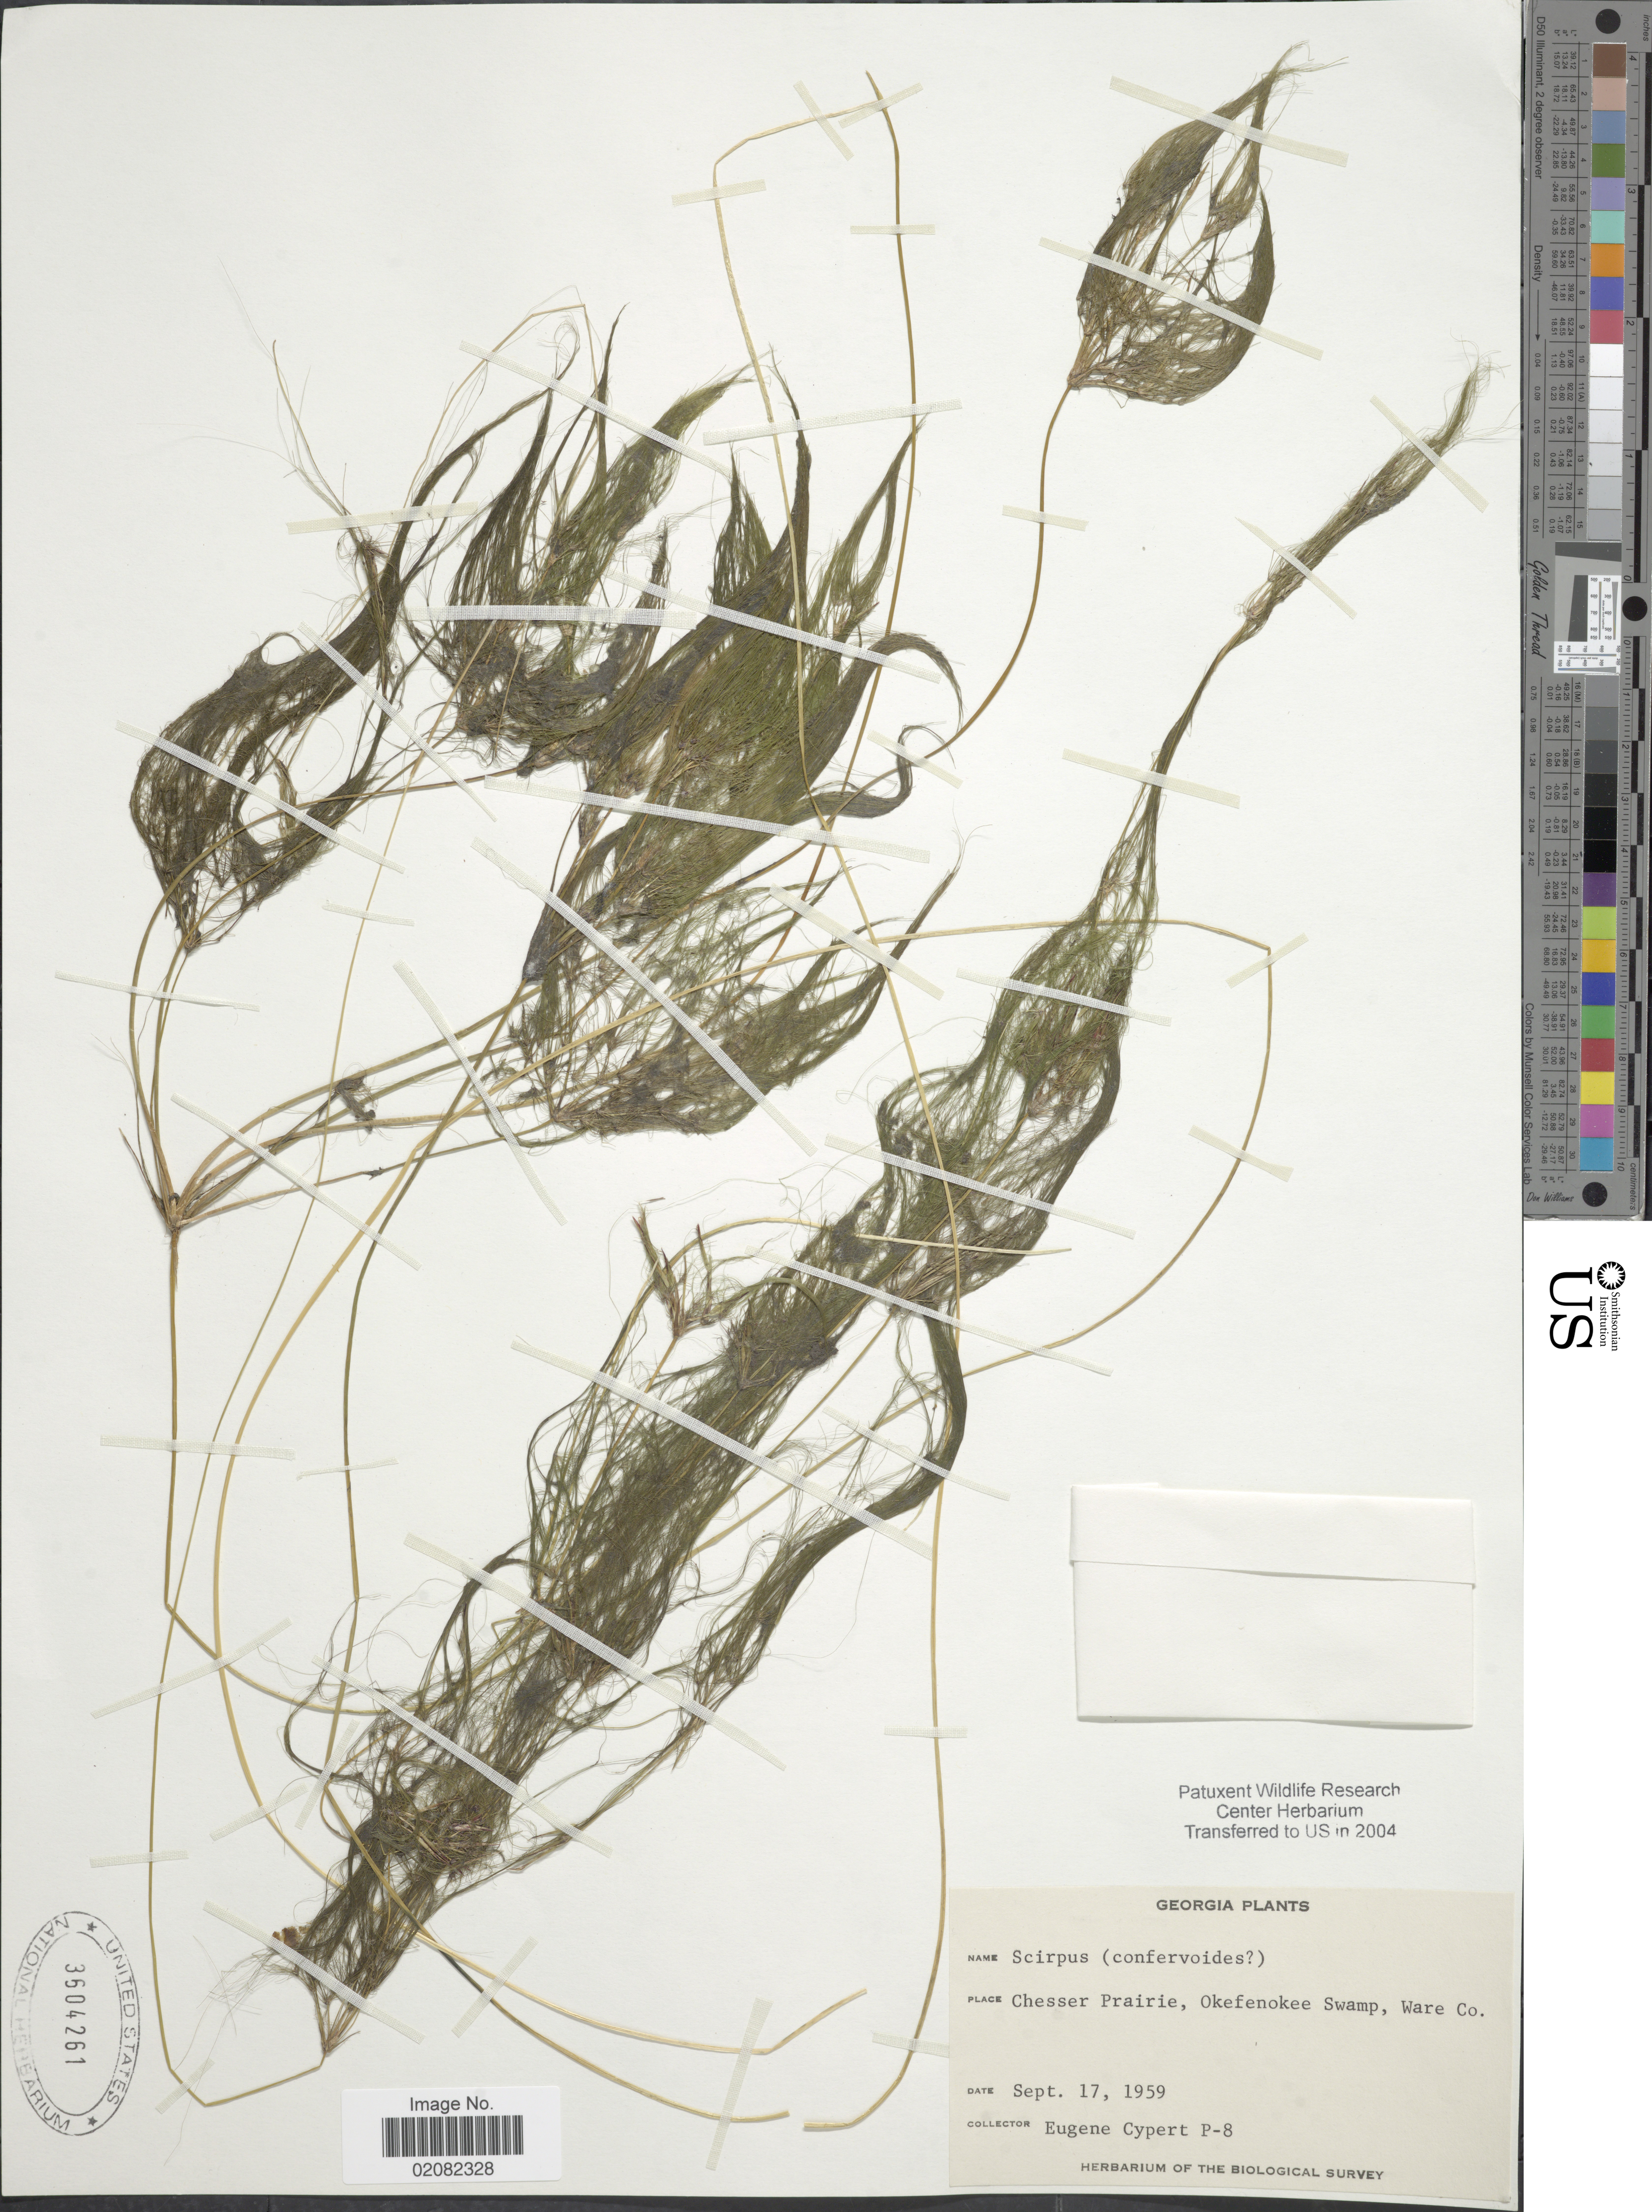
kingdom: Plantae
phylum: Tracheophyta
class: Liliopsida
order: Poales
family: Cyperaceae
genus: Eleocharis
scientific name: Eleocharis confervoides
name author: (Poir.) Steud.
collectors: E. Cypert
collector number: P-8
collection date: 1959-09-17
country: United States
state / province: Georgia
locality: Chesser Prairie, Okefenokee Swamp, Ware Co.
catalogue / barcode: US 3604261